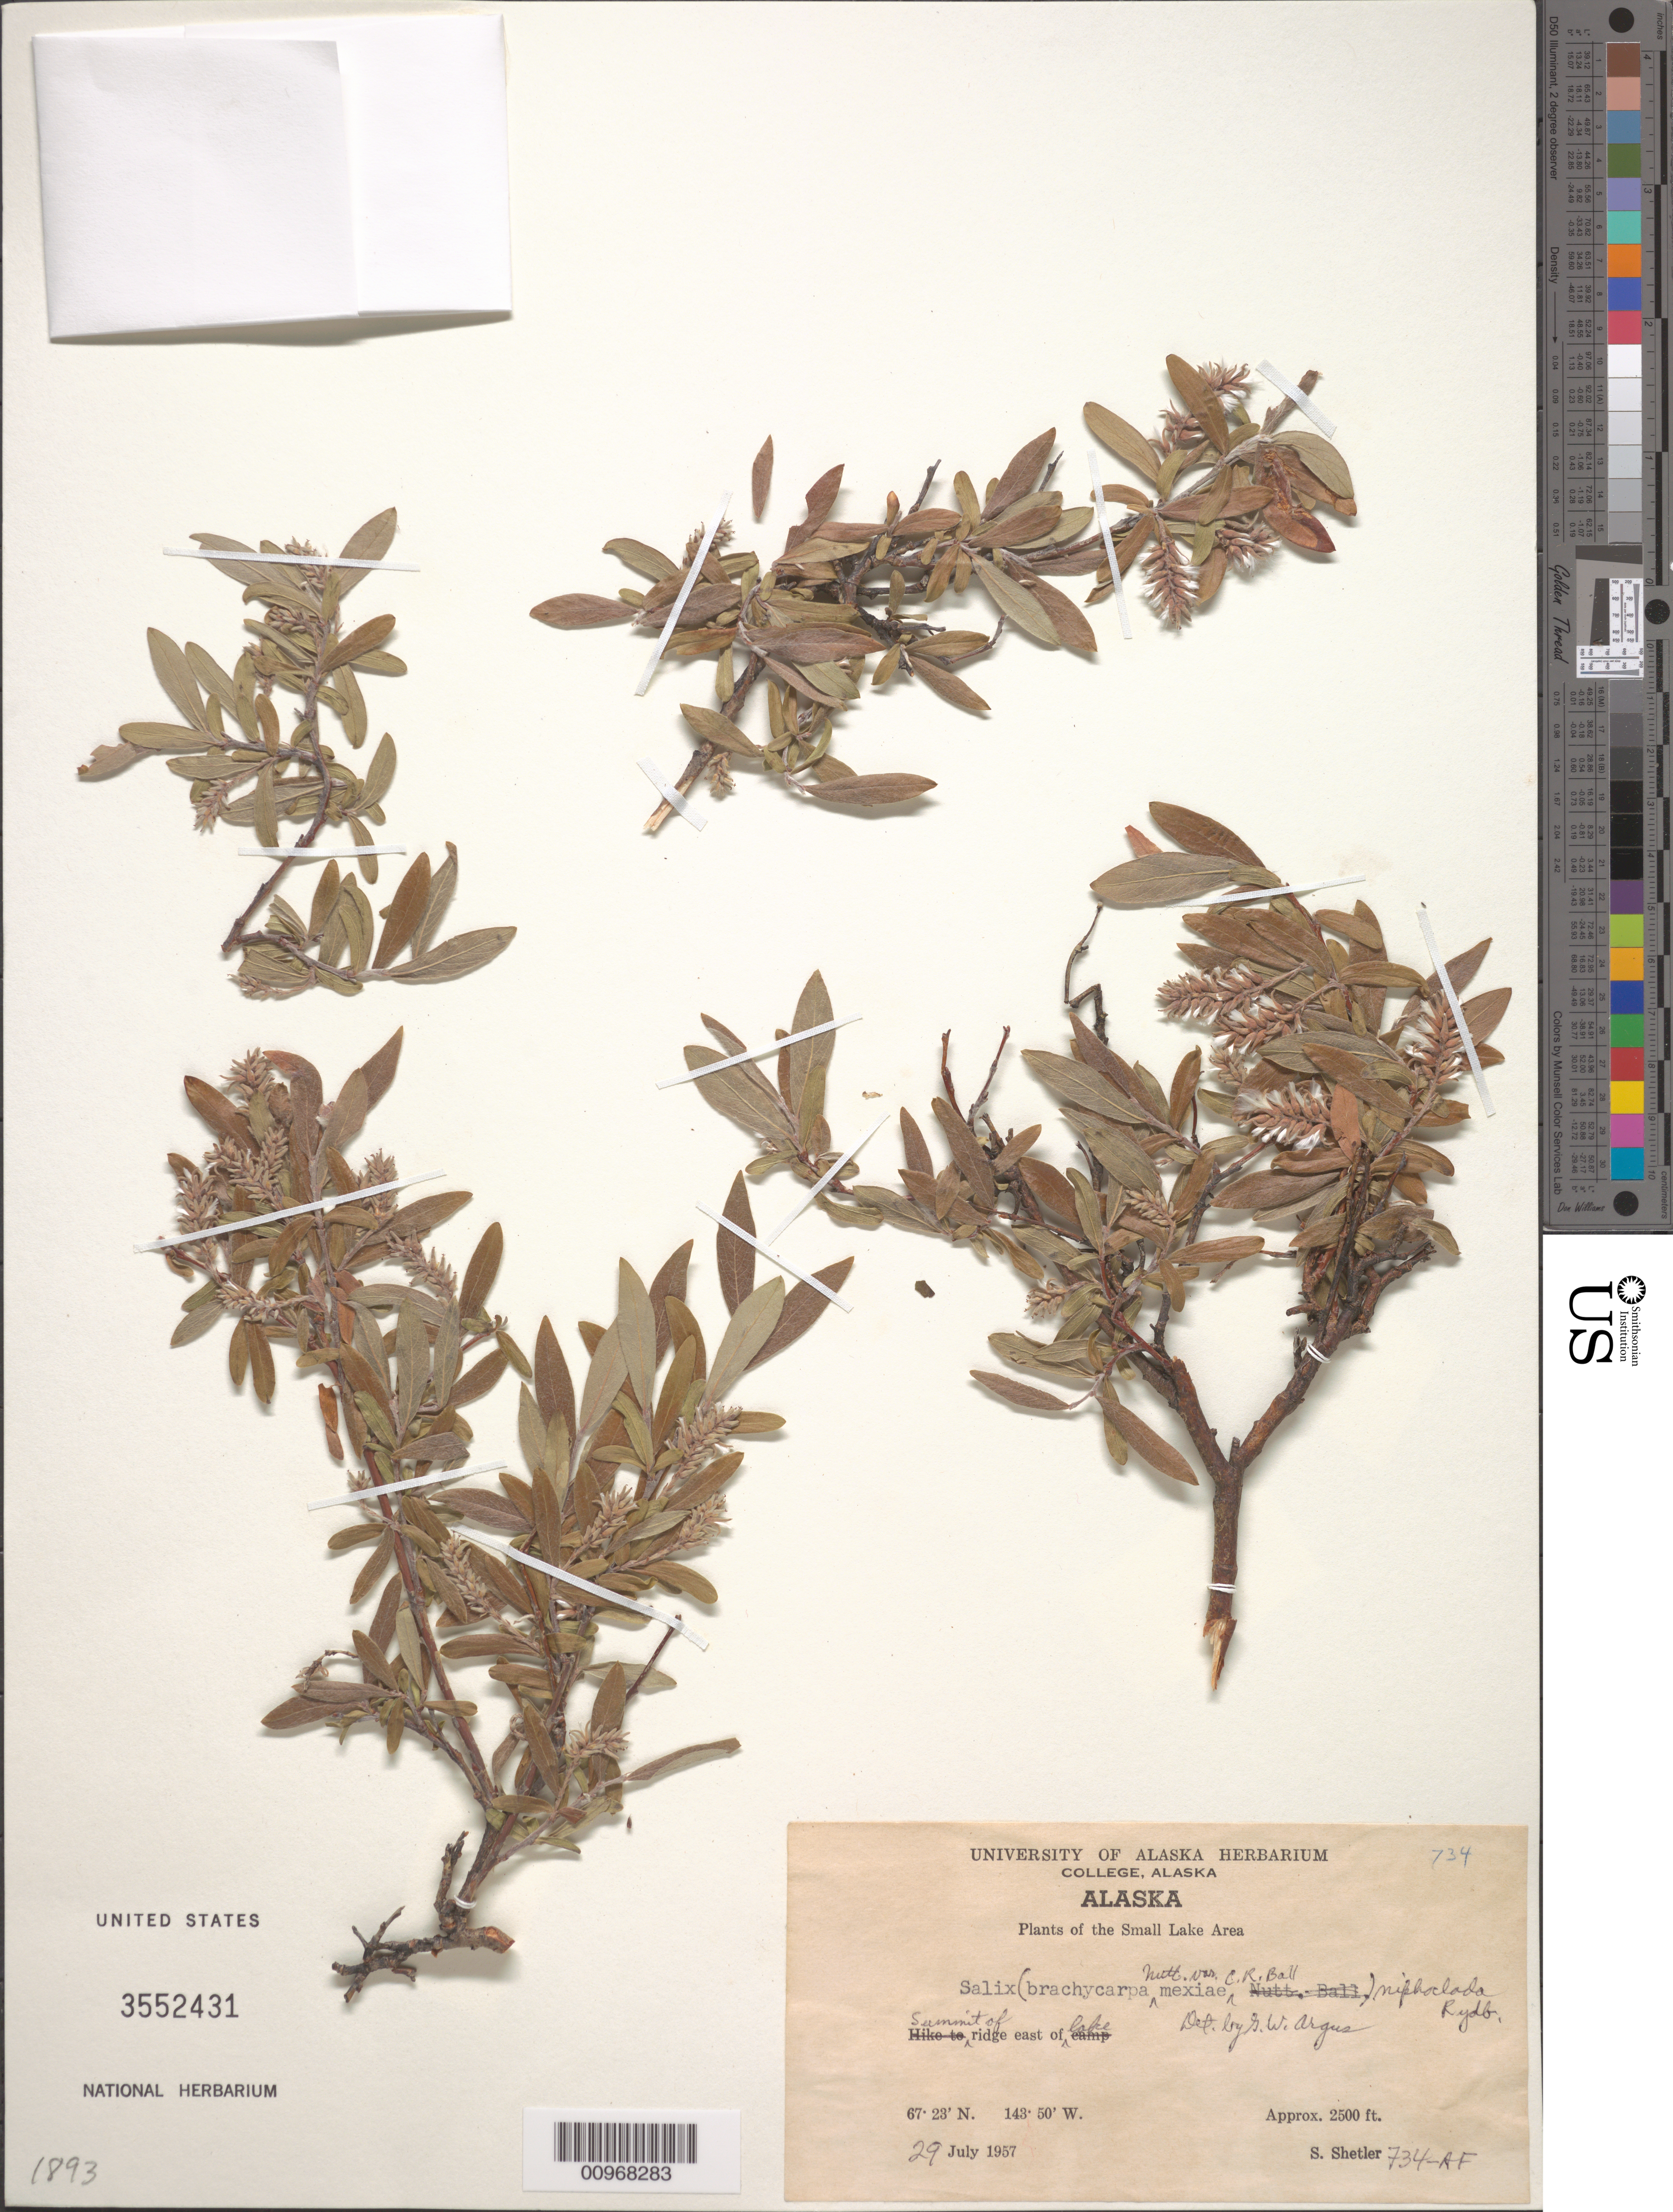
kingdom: Plantae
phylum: Tracheophyta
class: Magnoliopsida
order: Malpighiales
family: Salicaceae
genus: Salix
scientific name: Salix niphoclada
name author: Rydb.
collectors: S. Shetler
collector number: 734-AF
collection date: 1957-07-29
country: United States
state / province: Alaska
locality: The Small Lake Area. Summit of ridge east of lake.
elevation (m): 762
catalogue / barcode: US 3552431